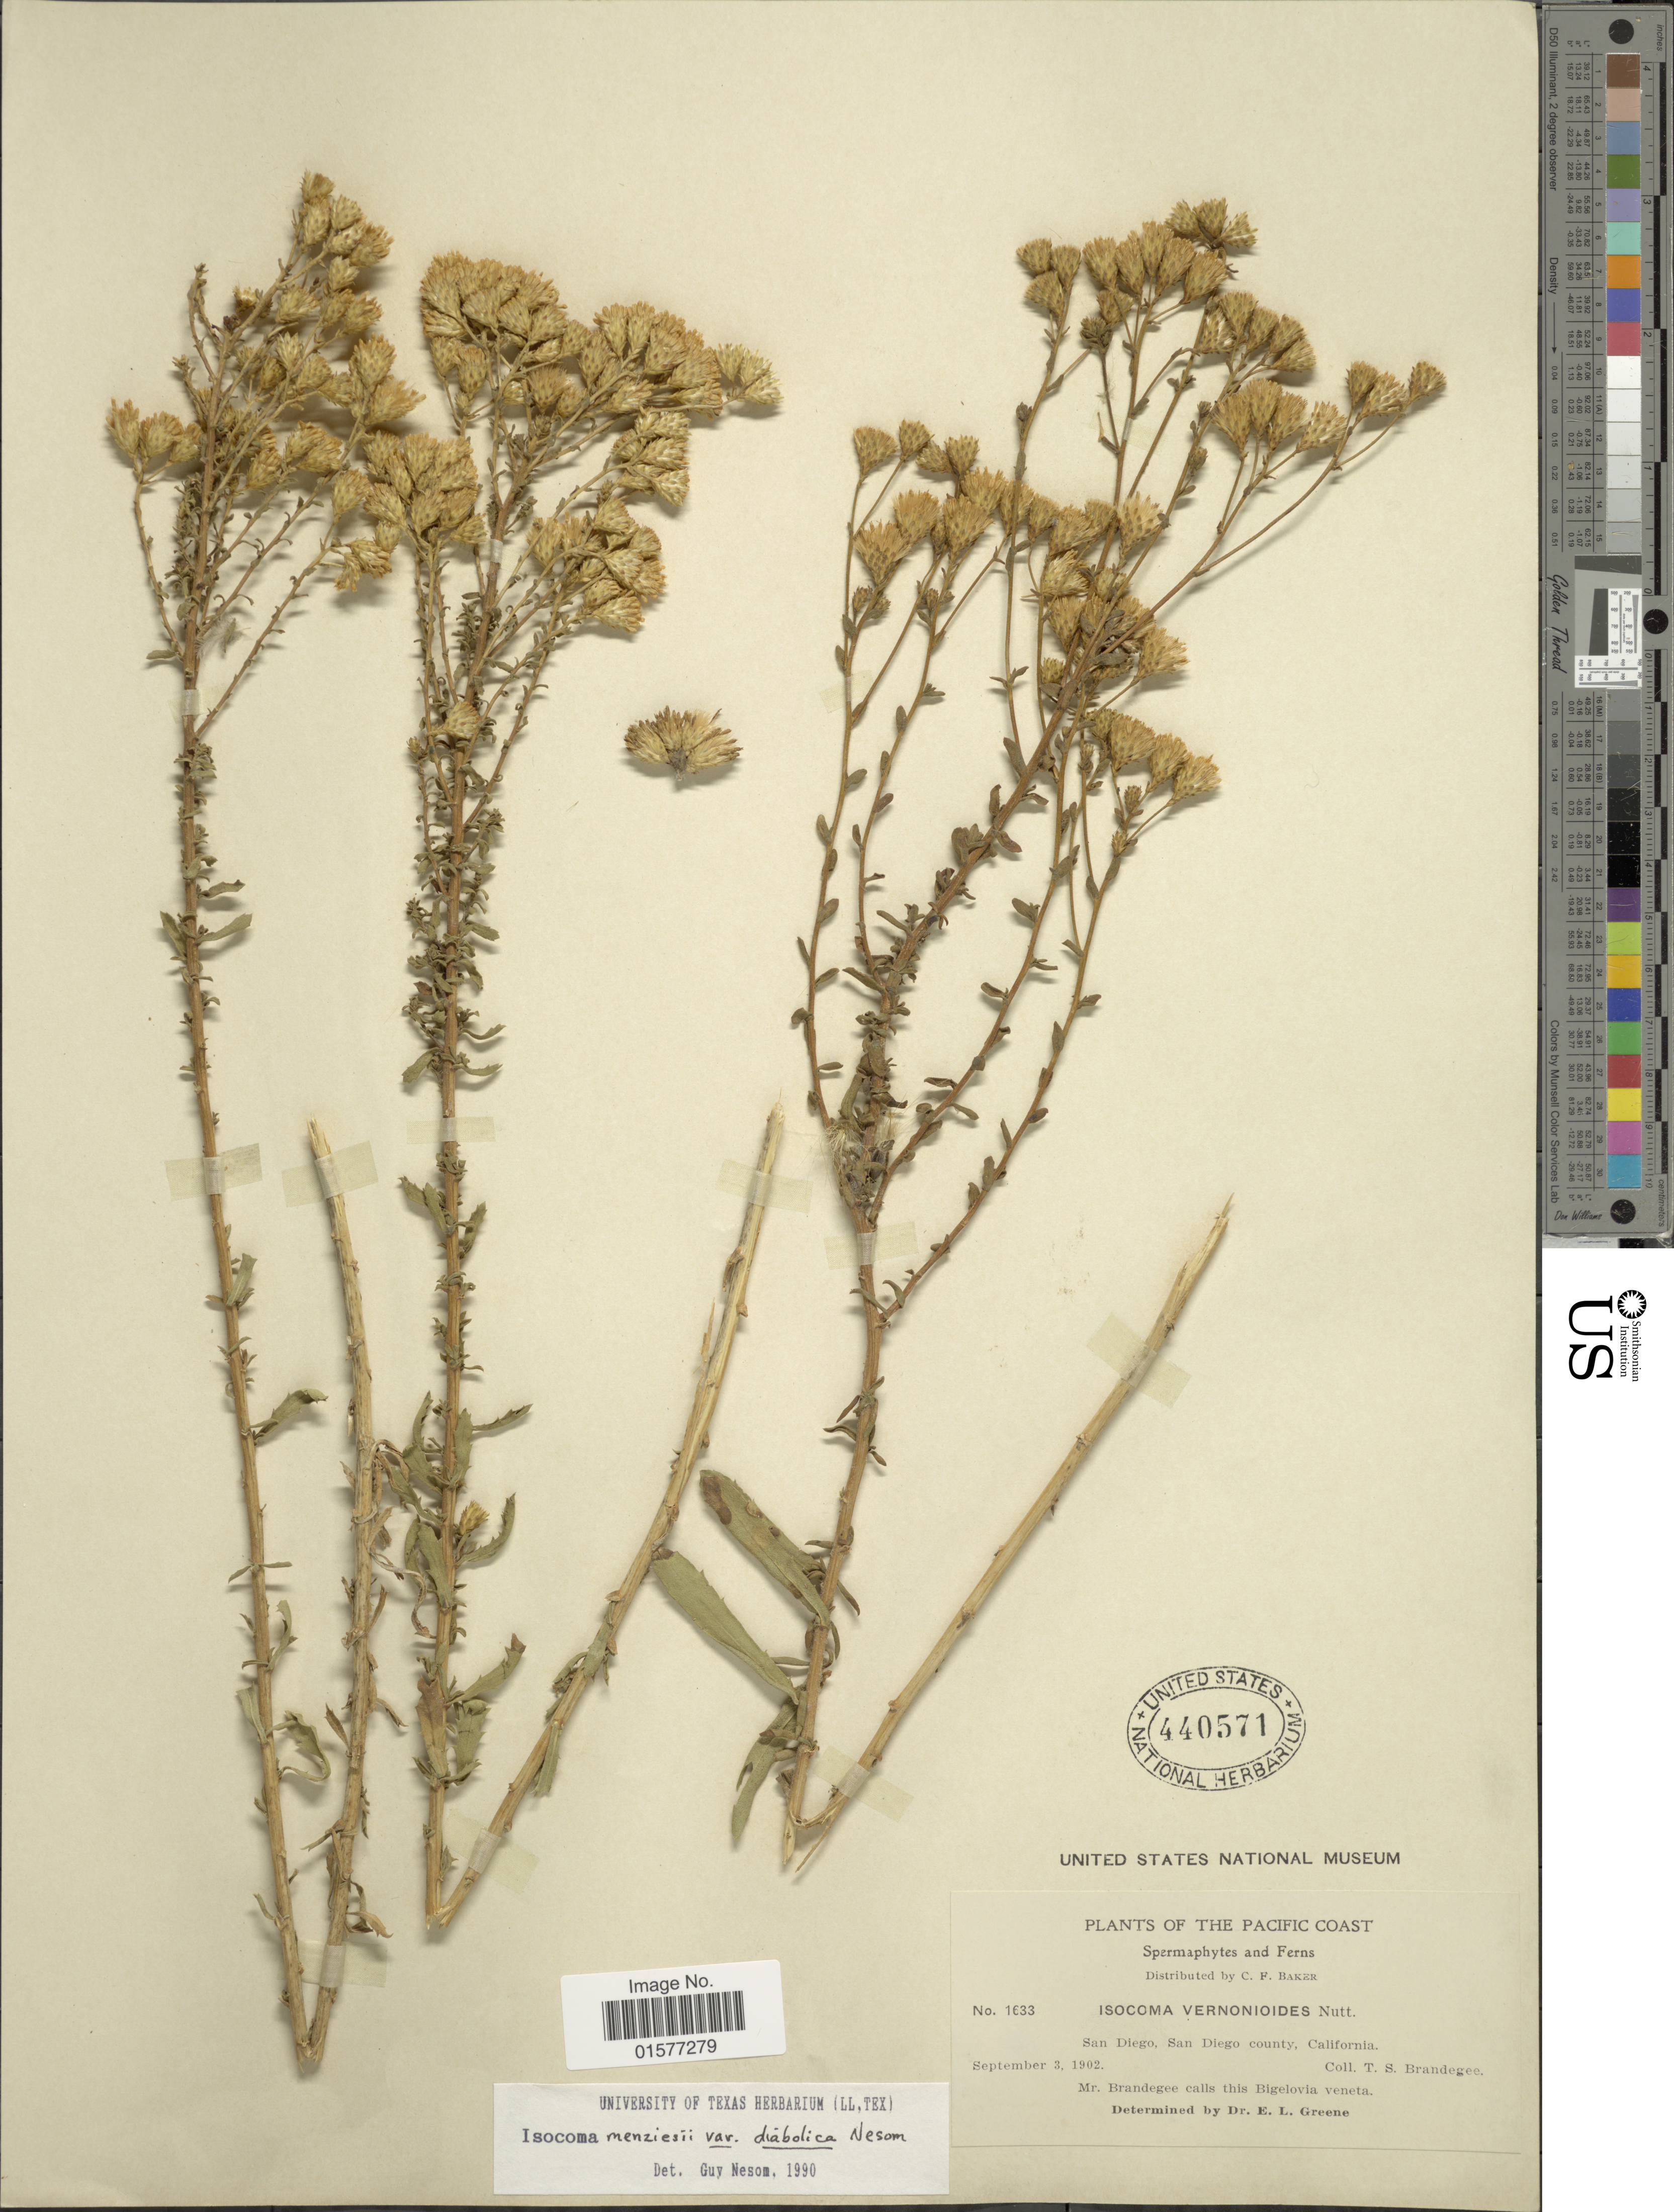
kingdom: Plantae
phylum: Tracheophyta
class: Magnoliopsida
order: Asterales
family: Asteraceae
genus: Isocoma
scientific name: Isocoma menziesii var. diabolica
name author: G.L. Nesom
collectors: T. S. Brandegee (herbarium)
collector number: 19633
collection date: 1902-09-03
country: United States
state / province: California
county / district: San Diego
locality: The Pacific Coast, San Diego, San Diego county, California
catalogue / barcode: US 440571